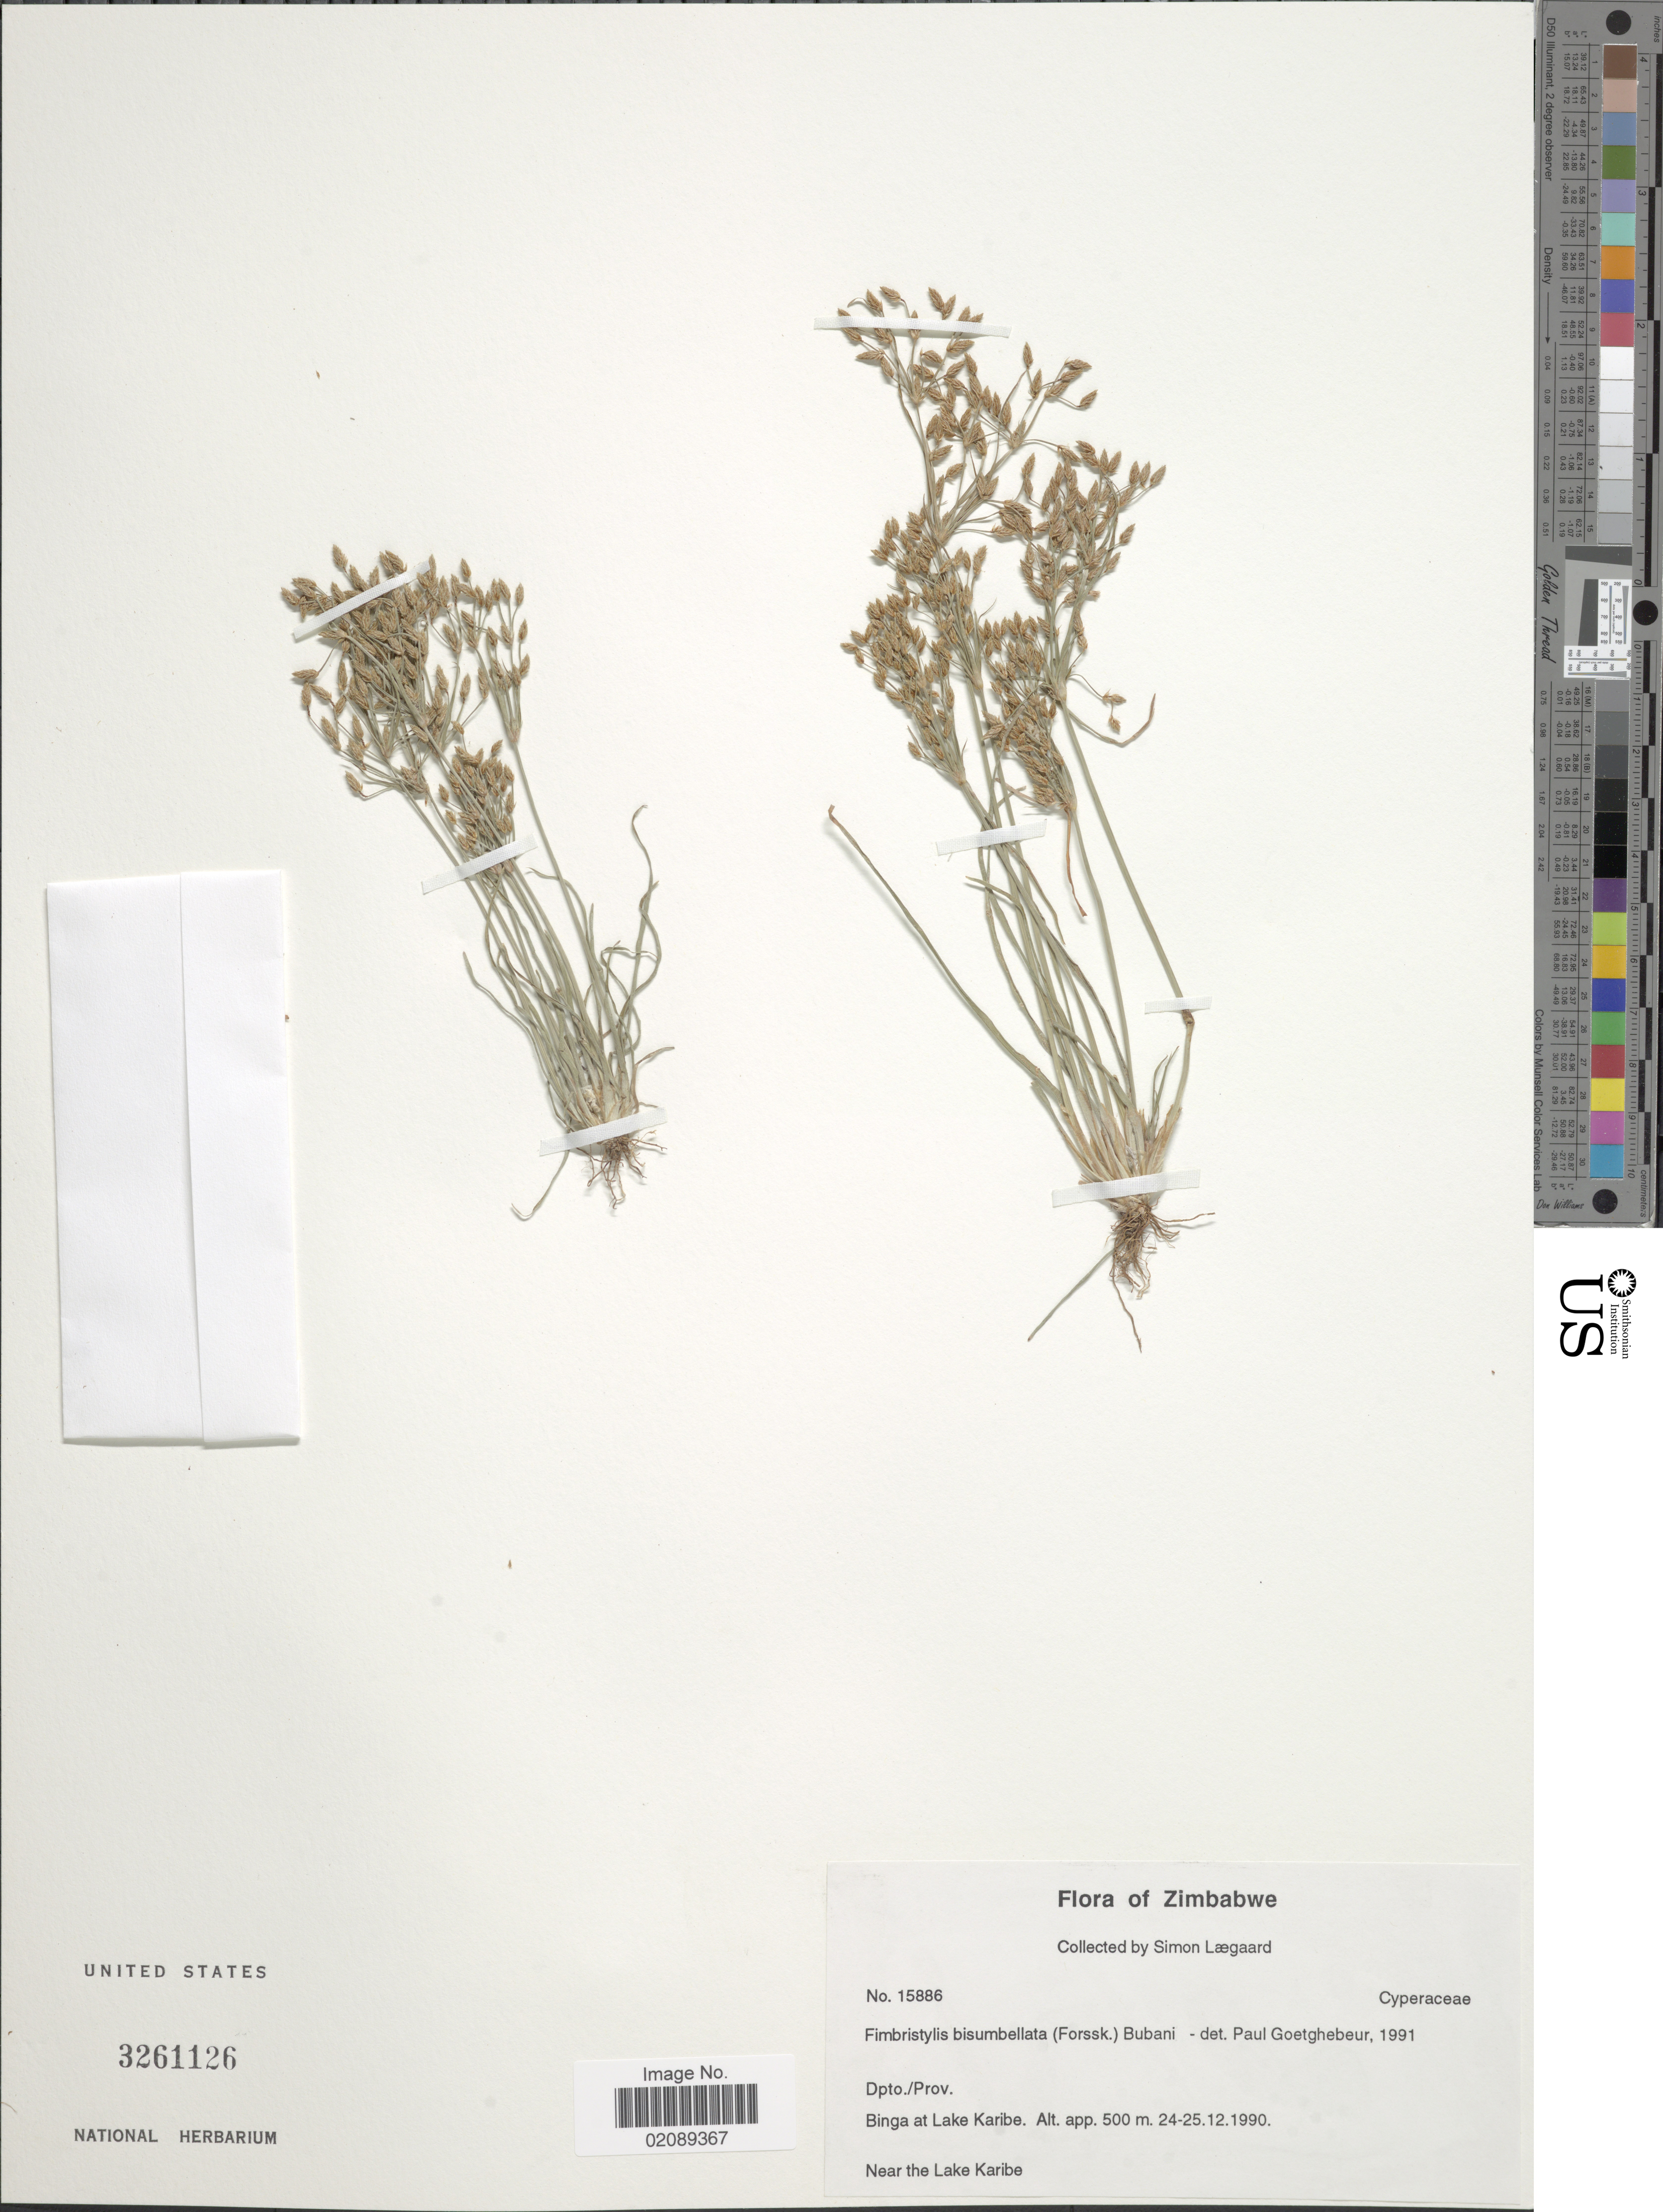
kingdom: Plantae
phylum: Tracheophyta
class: Liliopsida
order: Poales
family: Cyperaceae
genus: Fimbristylis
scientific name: Fimbristylis bisumbellata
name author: (Forssk.) Bubani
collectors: S. Lægaard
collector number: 15886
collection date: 1990-12-24/1990-12-25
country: Zimbabwe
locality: Binga at Lake Karibe. Near the Lake Karibe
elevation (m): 500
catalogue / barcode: US 3261126